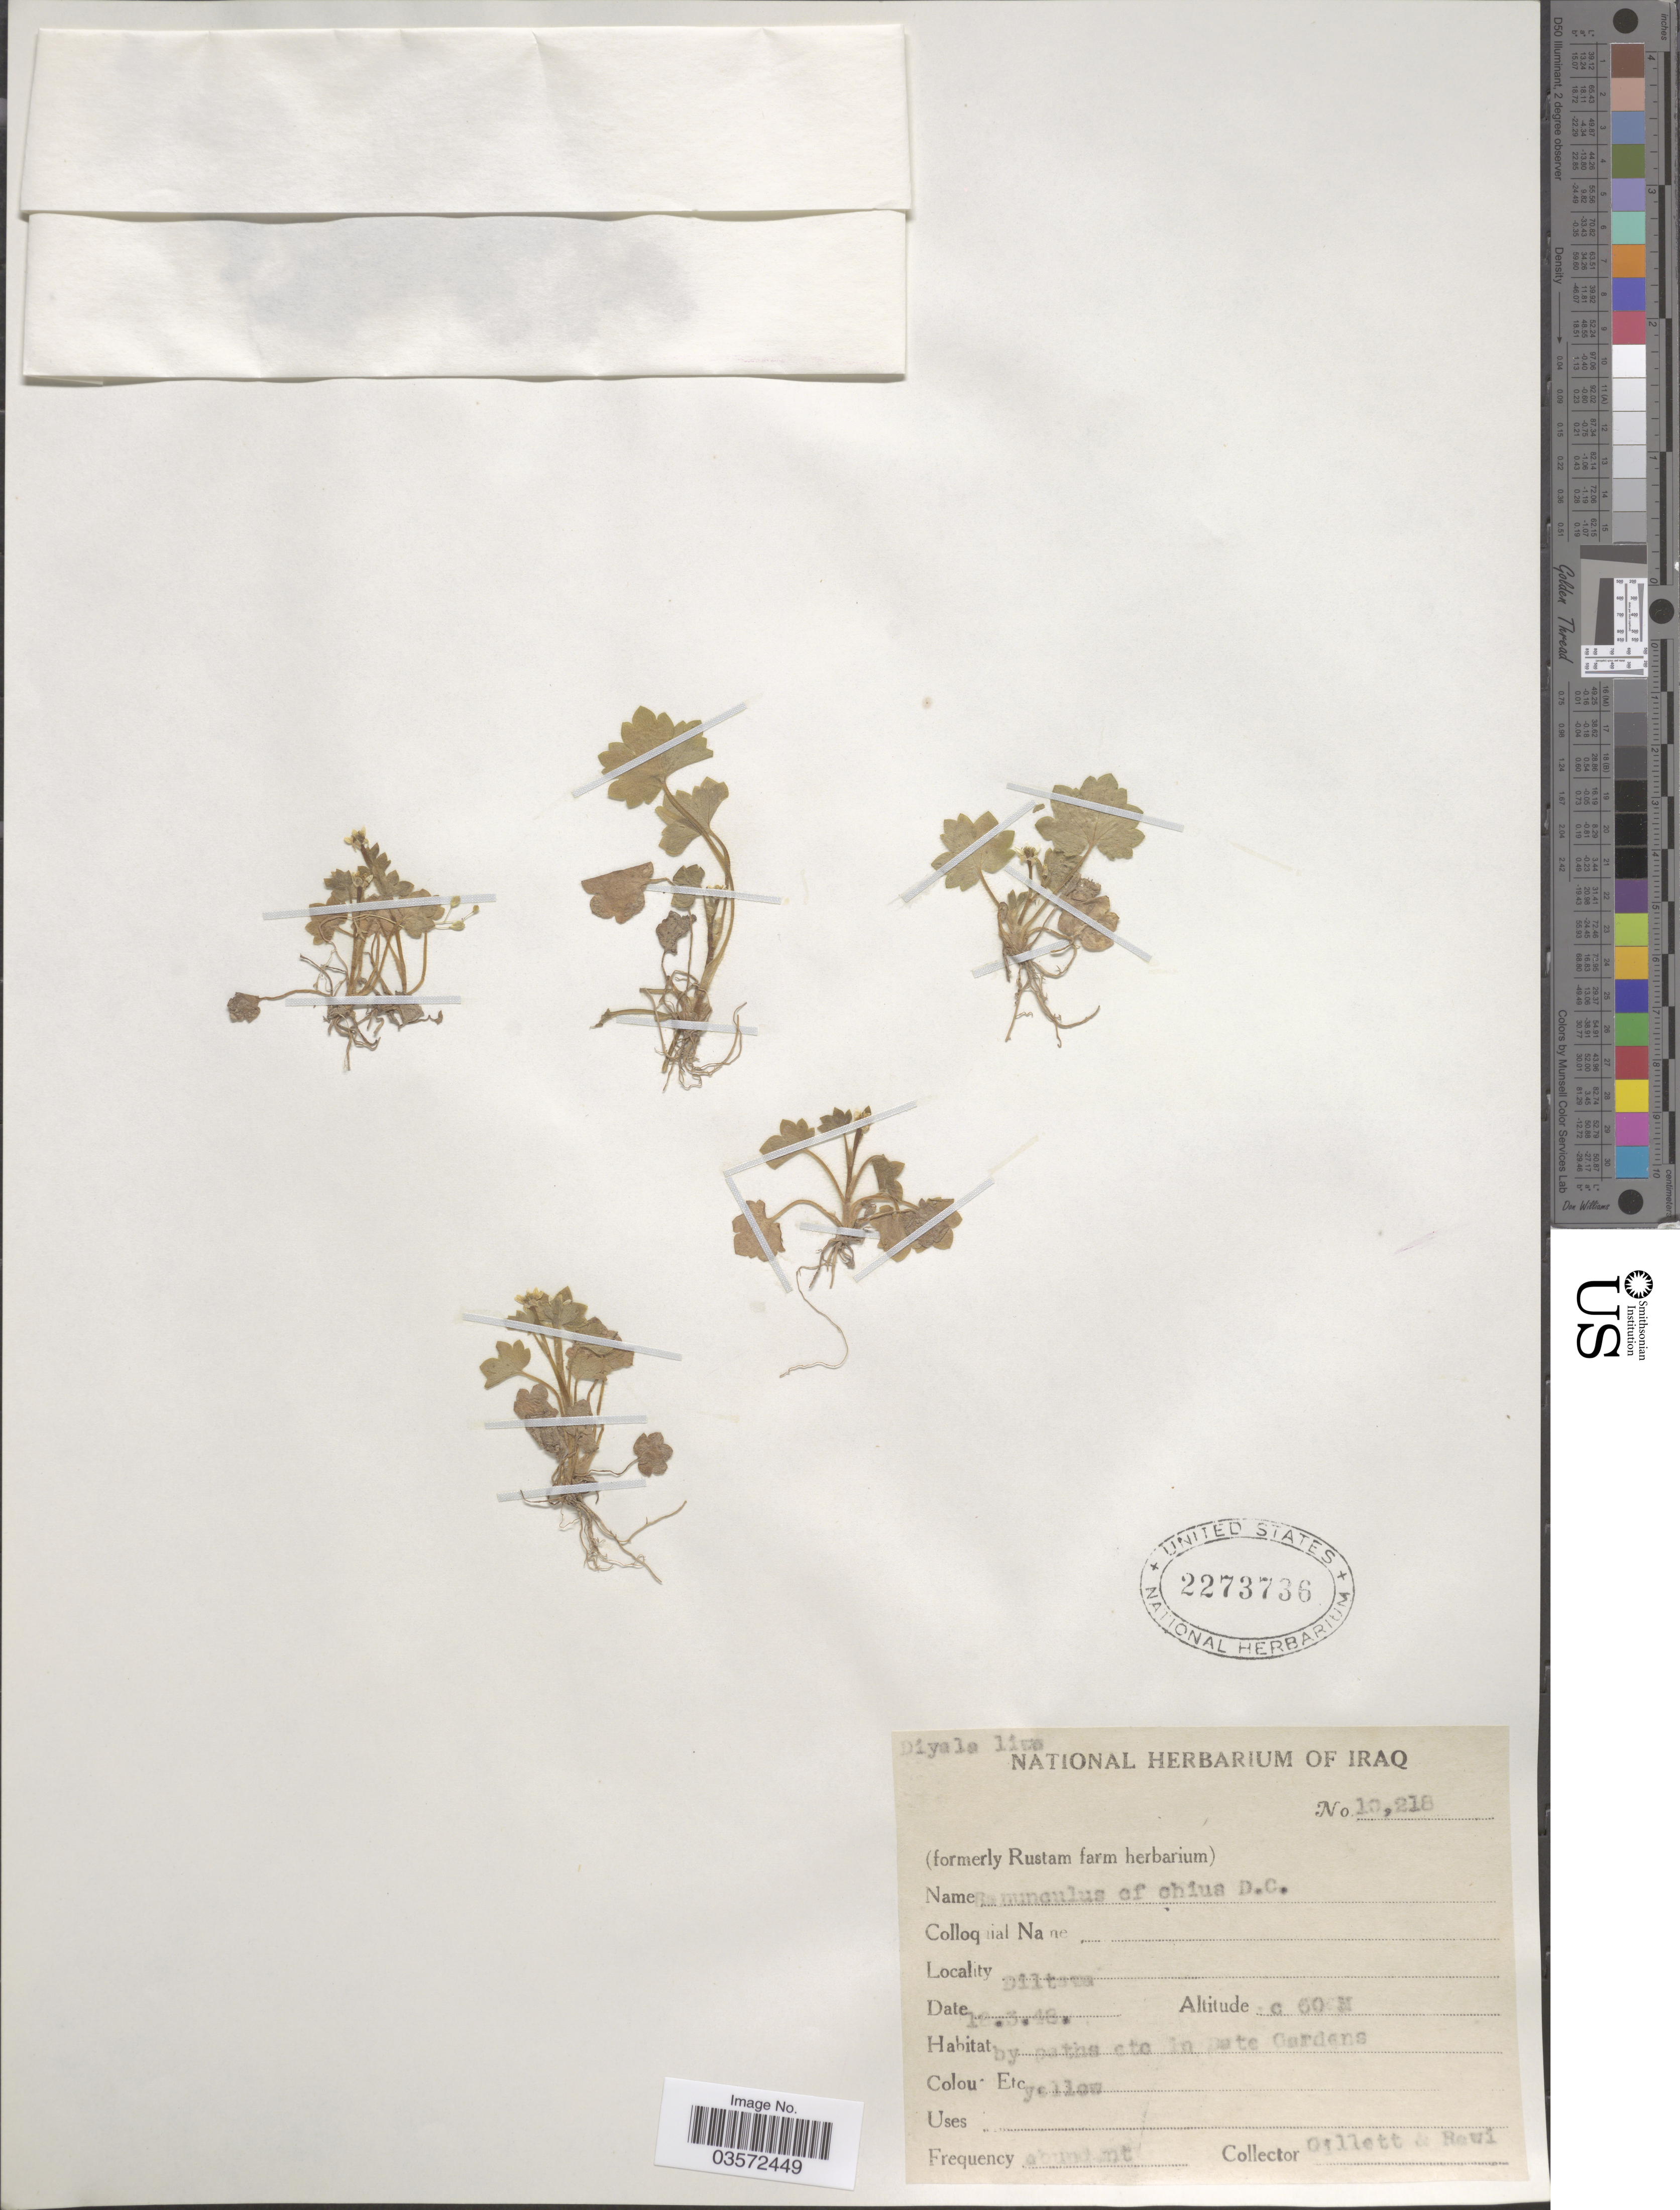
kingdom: Plantae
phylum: Tracheophyta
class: Magnoliopsida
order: Ranunculales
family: Ranunculaceae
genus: Ranunculus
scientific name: Ranunculus chius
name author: DC.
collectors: Gillett, -- & -. Rawi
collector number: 10218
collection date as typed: Transcribed d/m/y: 18/3/42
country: Iraq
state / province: Diyala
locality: Diyala liwa. Diltawa.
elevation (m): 600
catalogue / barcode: US 2273736